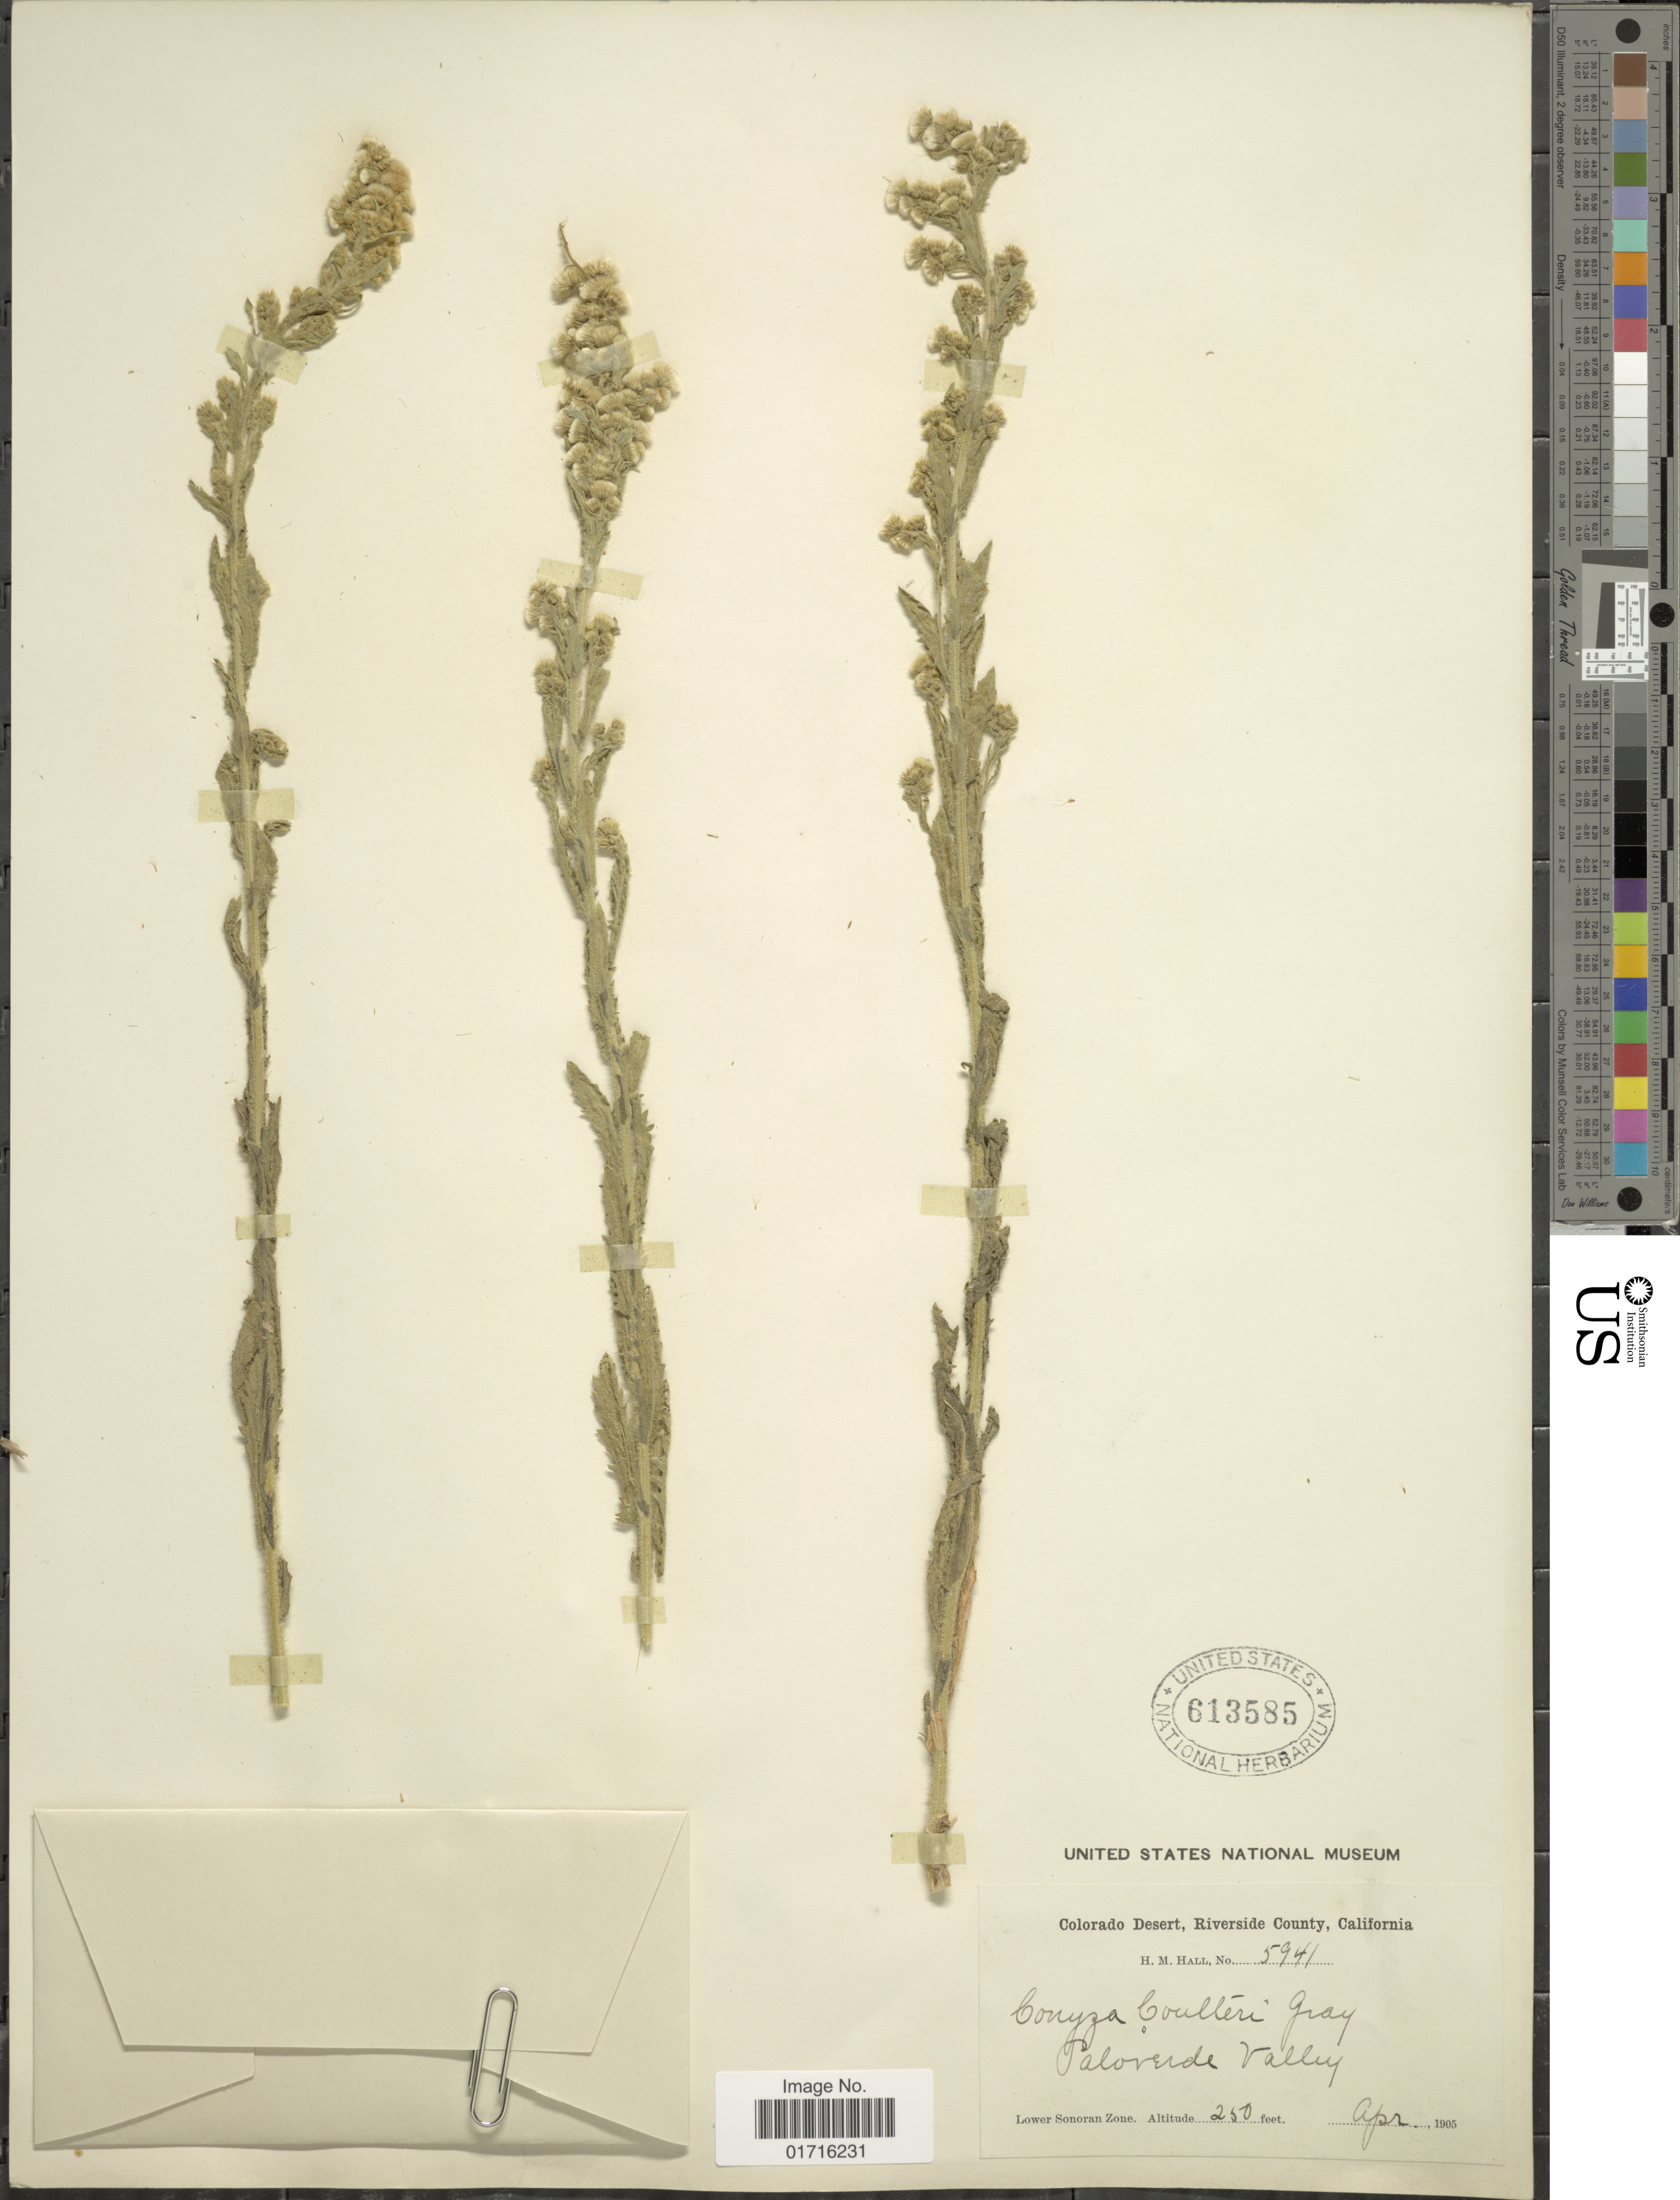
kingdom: Plantae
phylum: Tracheophyta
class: Magnoliopsida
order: Asterales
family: Asteraceae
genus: Conyza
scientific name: Conyza coulteri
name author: A. Gray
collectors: H. M. Hall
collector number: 5941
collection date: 1905-04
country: United States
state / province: California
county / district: Riverside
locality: Colorado Desert, Riverside County, Paloverde Valley, Lower Sonoran Zone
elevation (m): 76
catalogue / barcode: US 613585